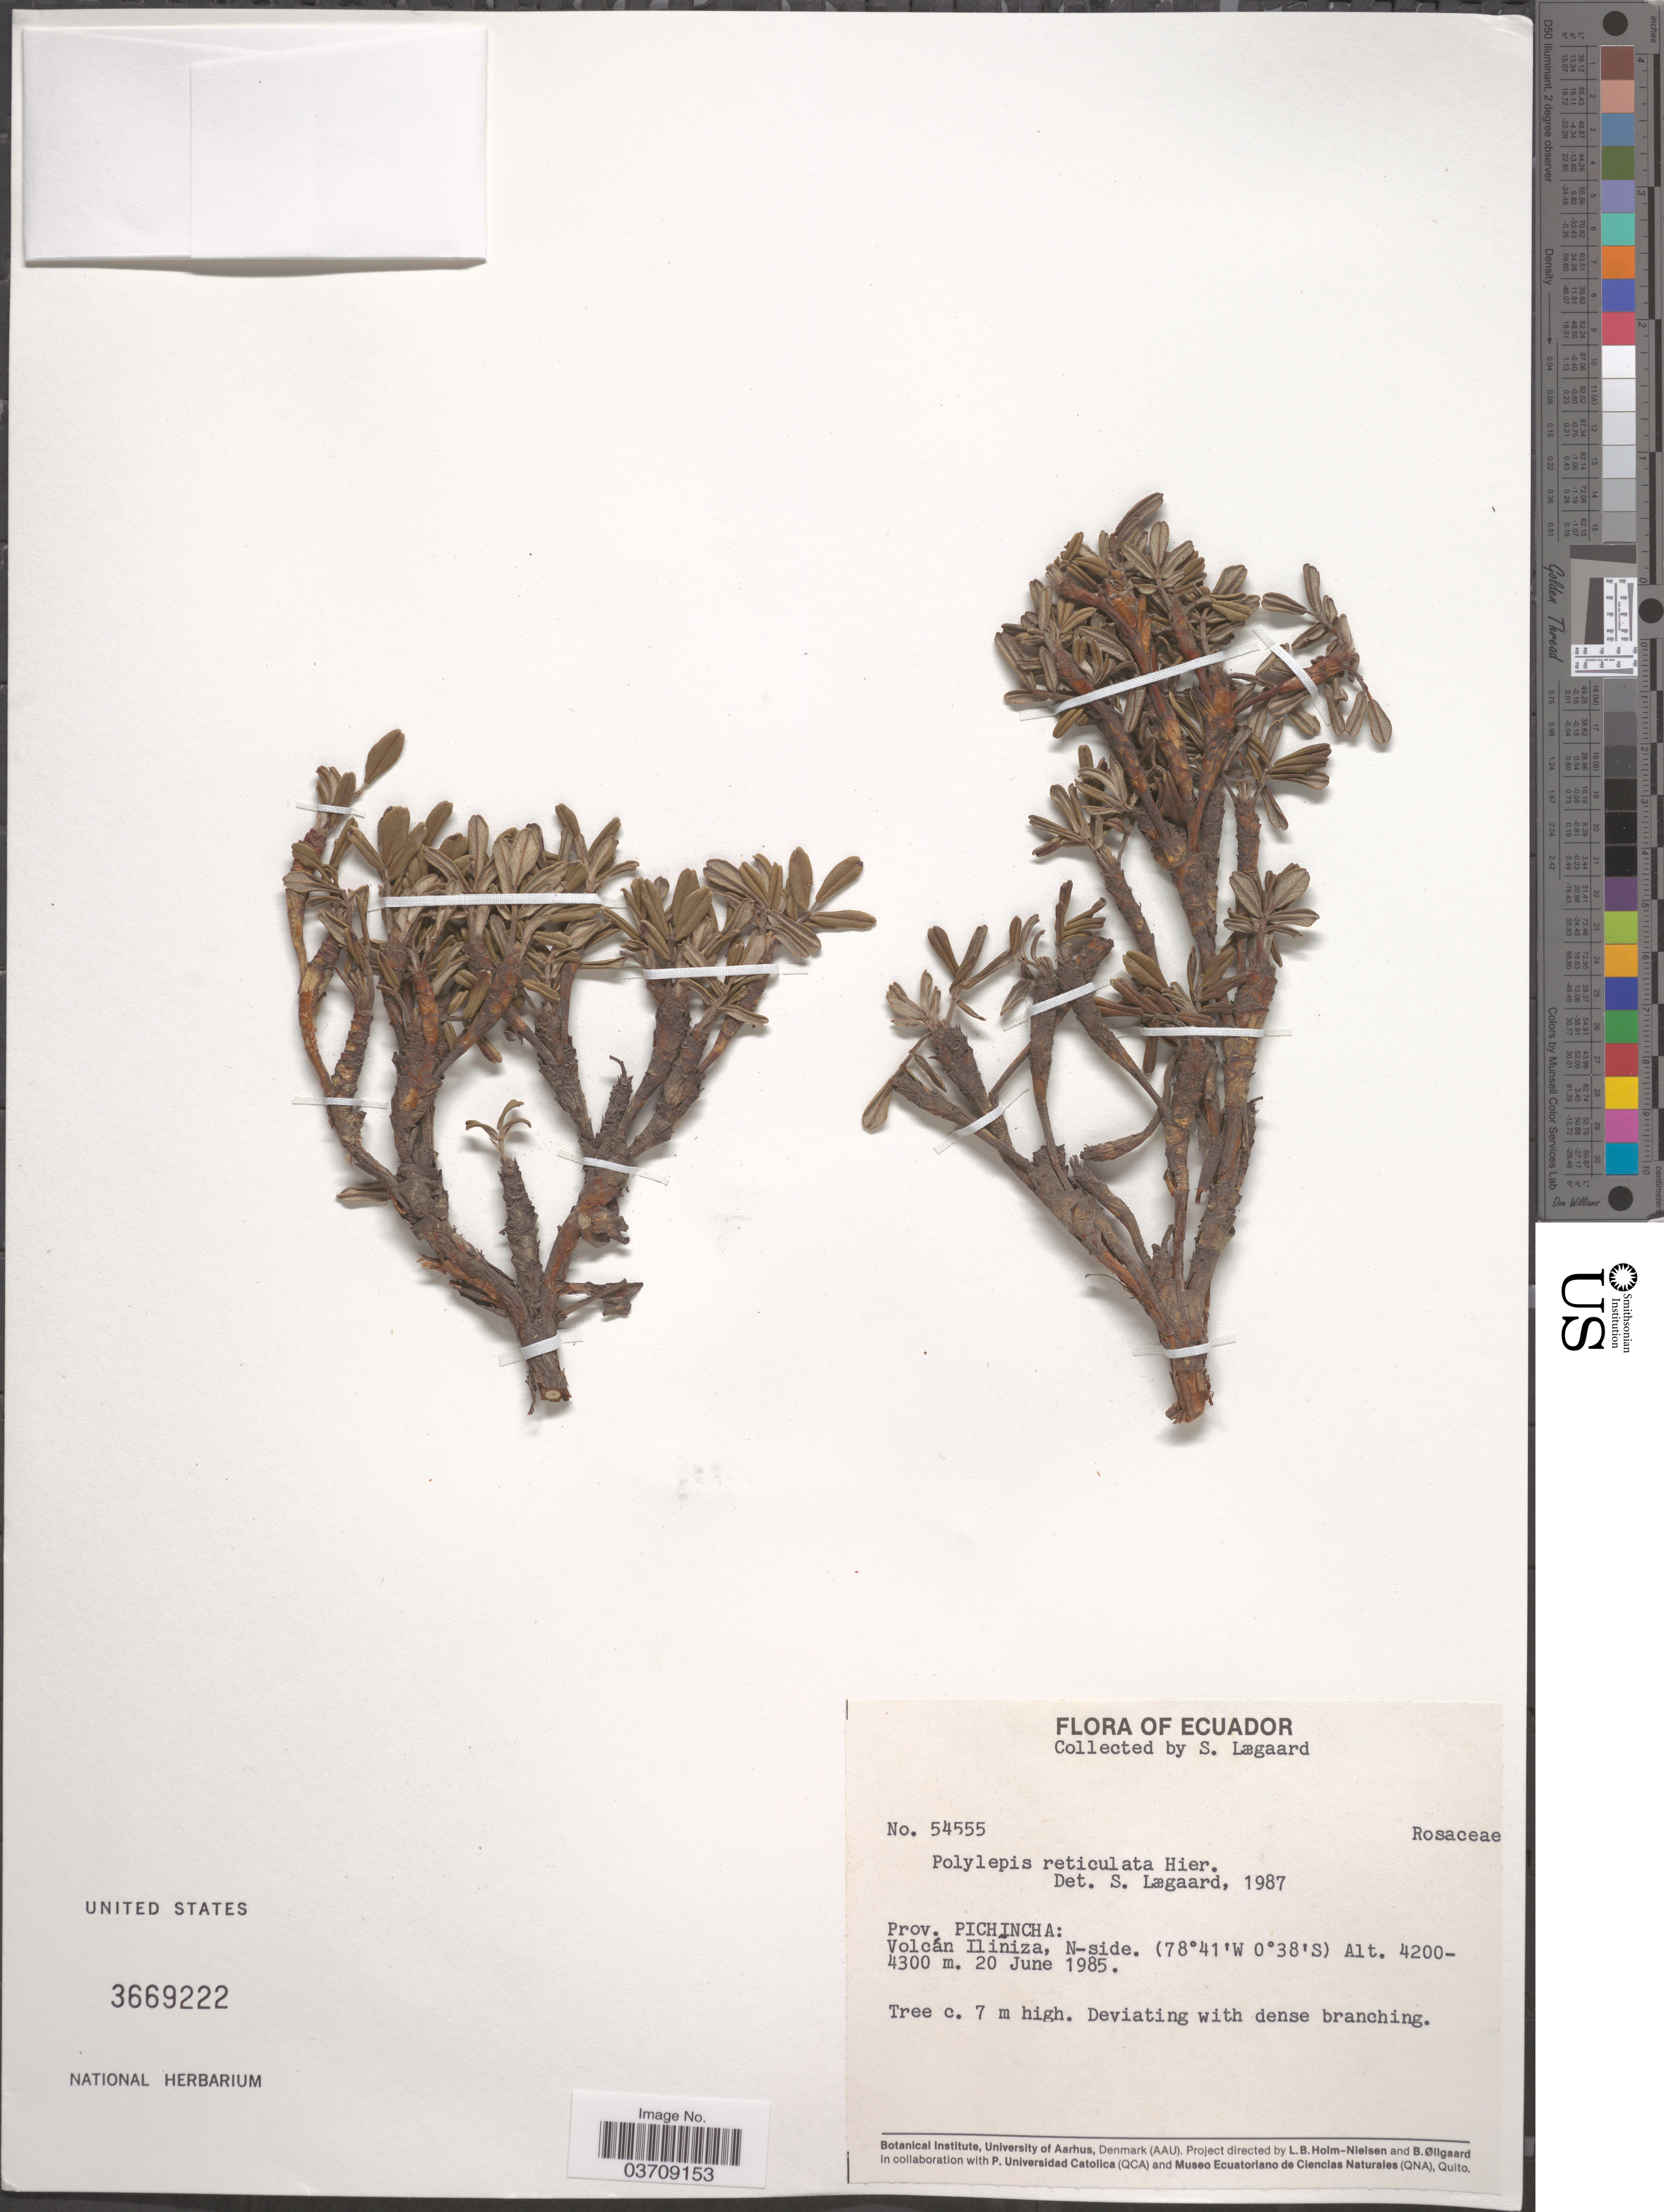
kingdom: Plantae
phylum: Tracheophyta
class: Magnoliopsida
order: Rosales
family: Rosaceae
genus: Polylepis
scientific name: Polylepis reticulata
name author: Hieron.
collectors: S. Lægaard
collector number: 54555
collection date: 1985-06-20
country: Ecuador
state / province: Pichincha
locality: Volcán Iliniza, N-side.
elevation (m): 4200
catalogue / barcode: US 3669222